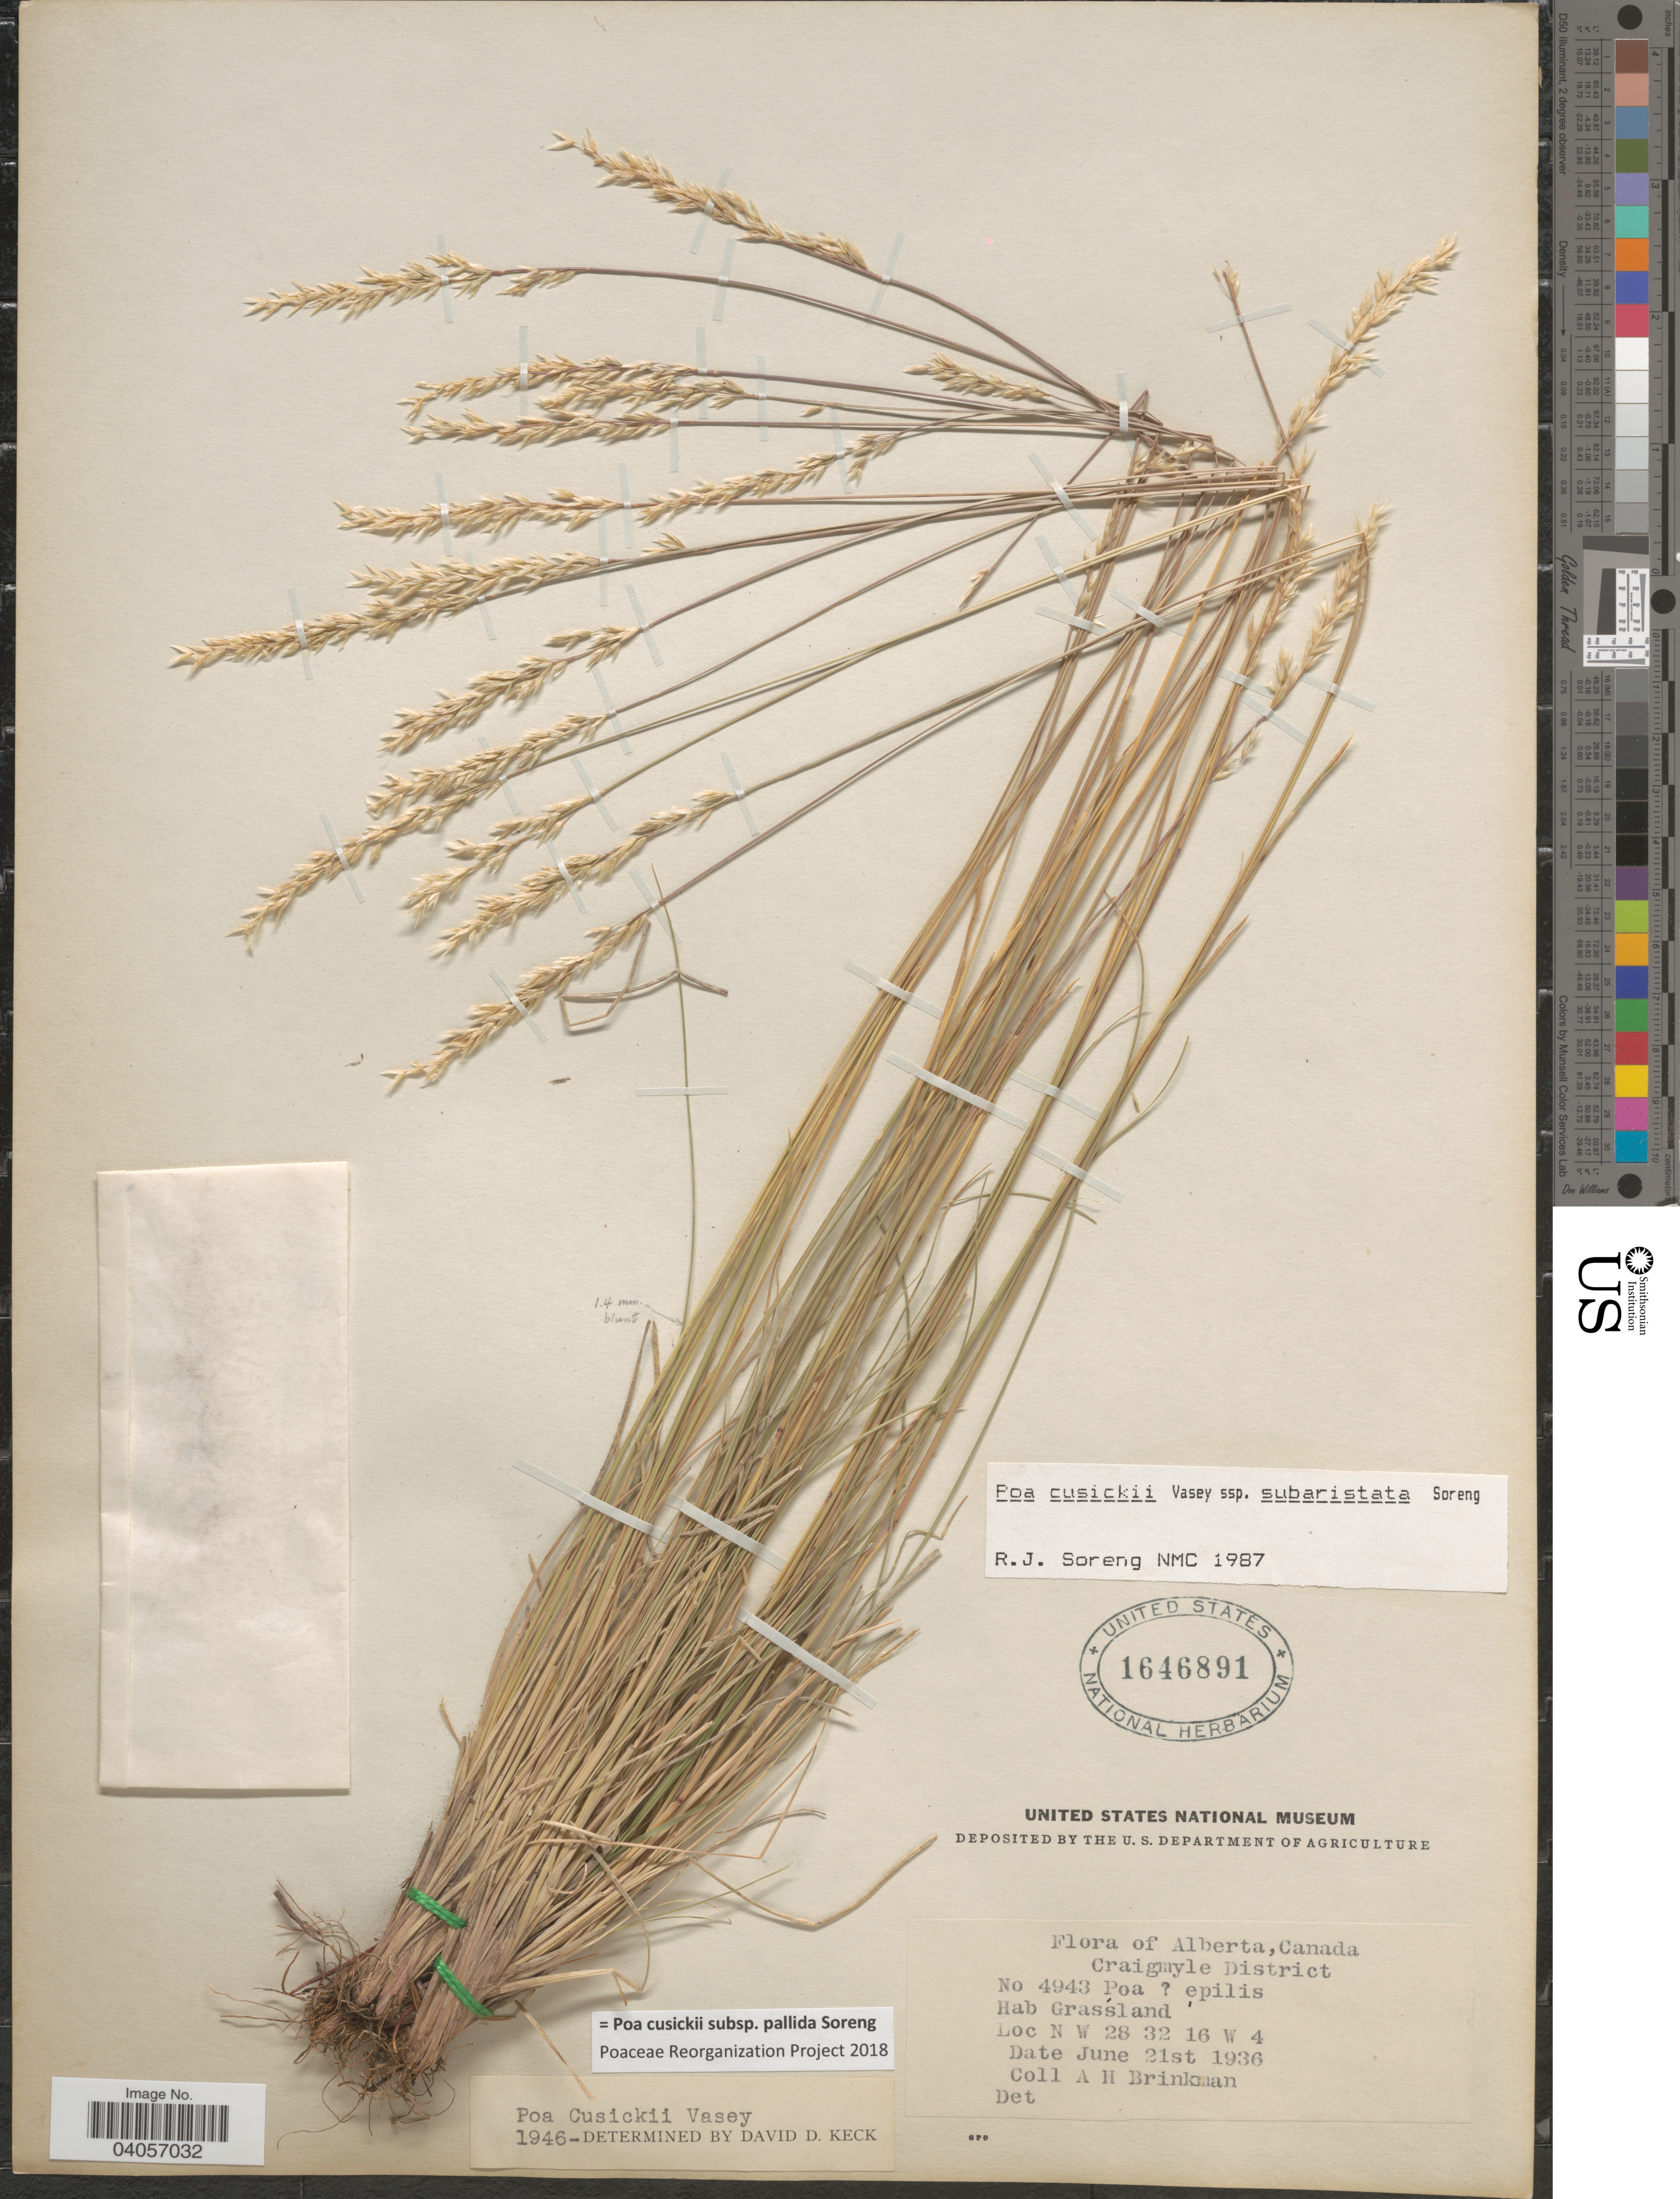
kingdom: Plantae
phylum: Tracheophyta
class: Liliopsida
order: Poales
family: Poaceae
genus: Poa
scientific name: Poa cusickii subsp. pallida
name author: Soreng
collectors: A. Brinkman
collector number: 4943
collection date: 1936-06-21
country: Canada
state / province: Alberta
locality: Craigmyle District. Grassland. N W 28 32 16 W 4.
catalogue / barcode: US 1646891